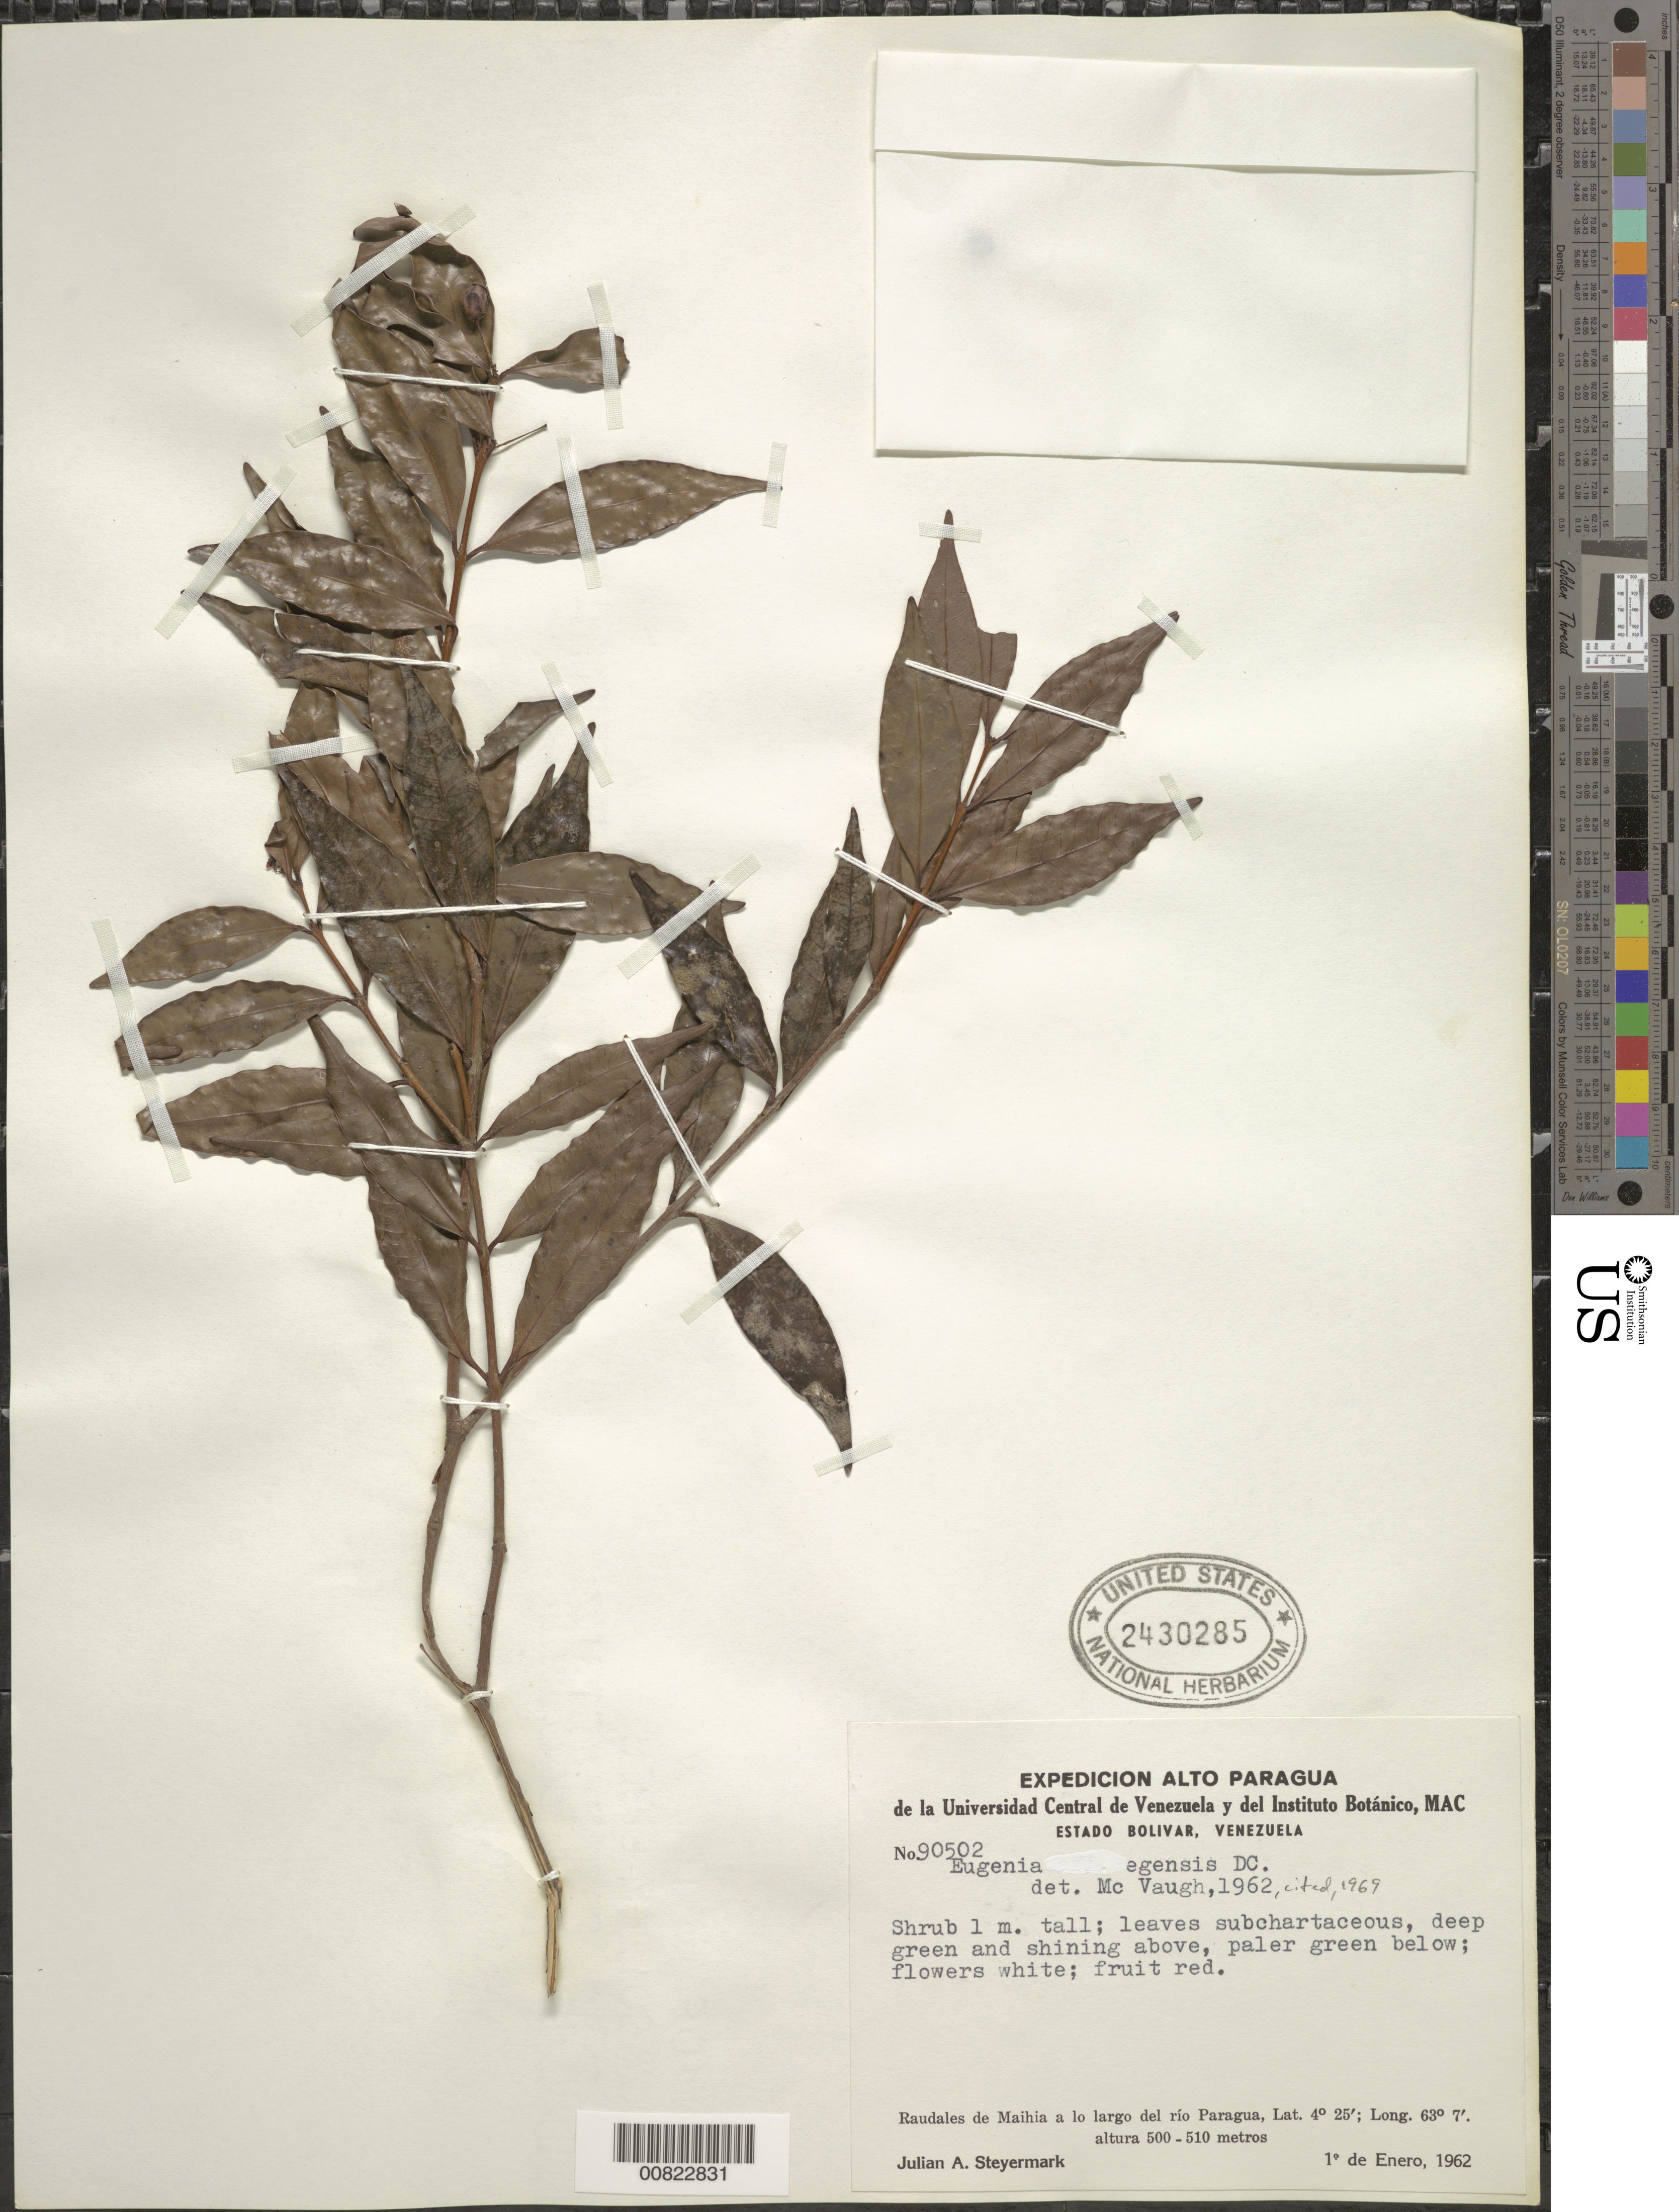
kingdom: Plantae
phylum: Tracheophyta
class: Magnoliopsida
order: Myrtales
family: Myrtaceae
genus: Eugenia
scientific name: Eugenia egensis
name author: DC.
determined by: McVaugh, R.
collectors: J. Steyermark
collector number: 90502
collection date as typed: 1-Jan-62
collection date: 1962-01-01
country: Venezuela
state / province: Bolívar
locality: Raudales de Maihia, Rió Paragua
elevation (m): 500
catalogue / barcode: US 2430285